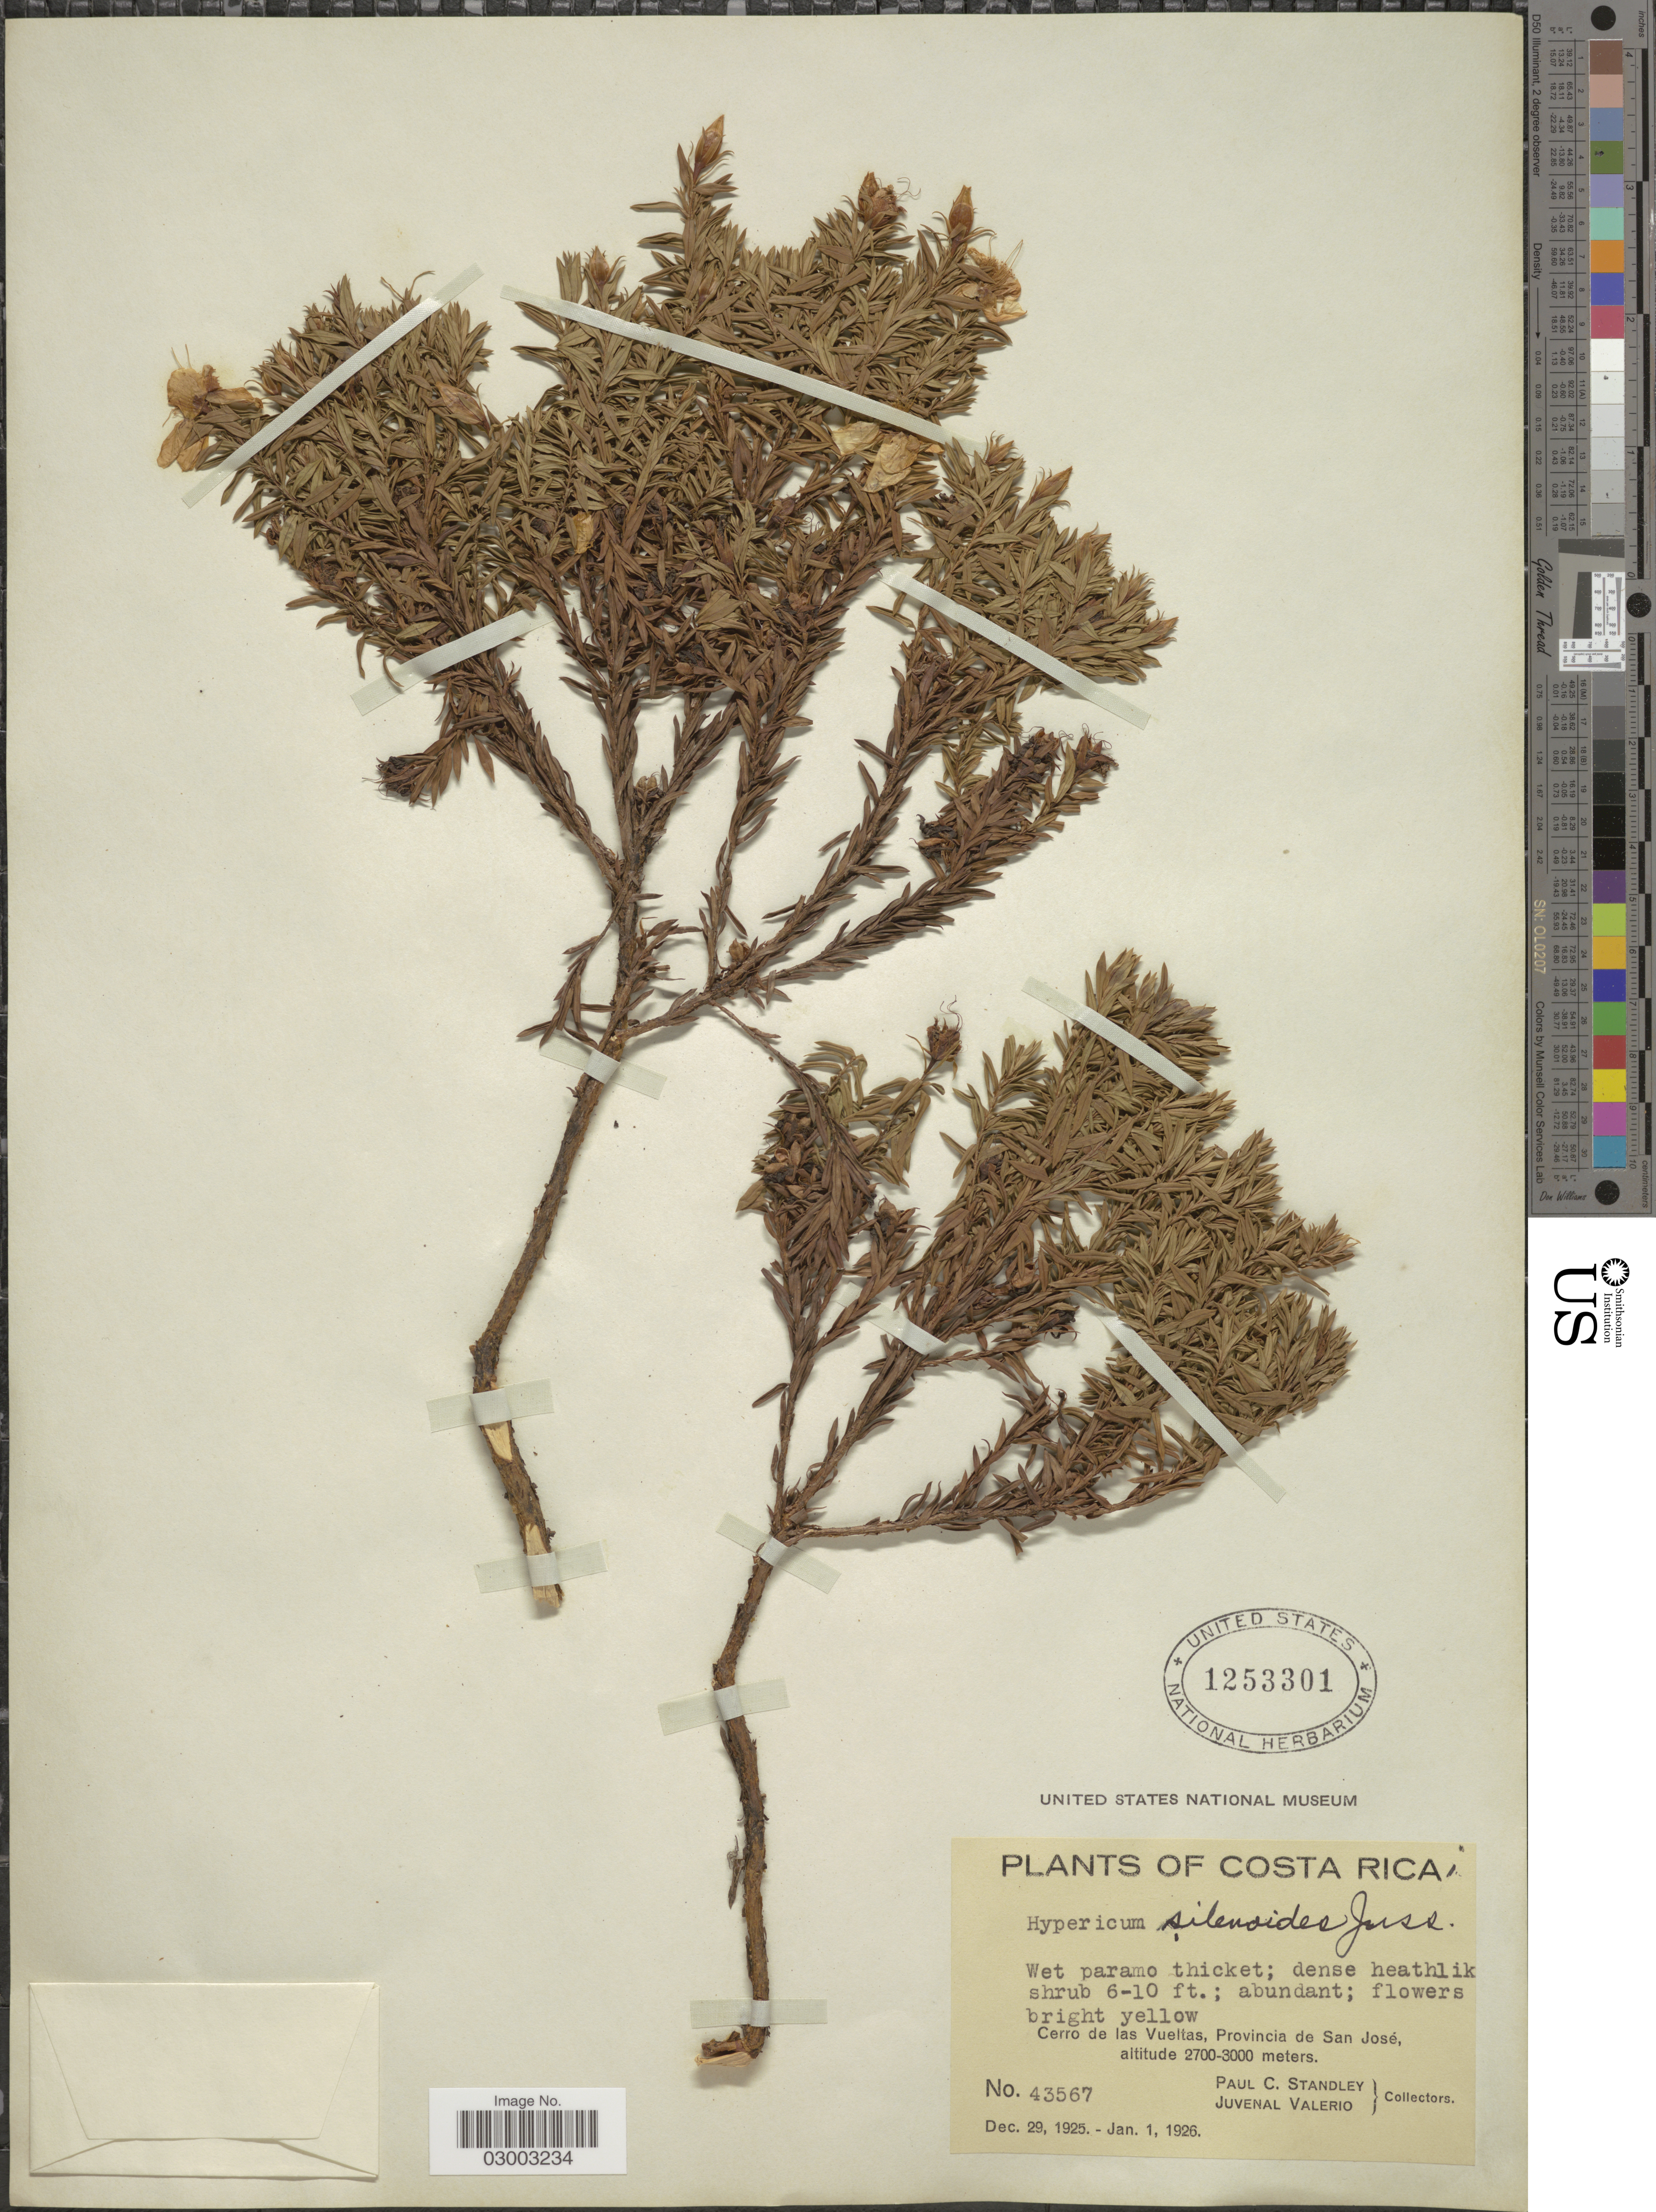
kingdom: Plantae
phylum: Tracheophyta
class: Magnoliopsida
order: Malpighiales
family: Hypericaceae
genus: Hypericum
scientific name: Hypericum irazuense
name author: Kuntze ex N. Robson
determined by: Strong, Mark T., (BOT), Smithsonian Institution - National Museum of Natural History (UNITED STATES)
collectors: P. C. Standley & J. Valerio R.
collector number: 43567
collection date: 1925-12-29/1926-01-01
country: Costa Rica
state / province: San José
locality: Cerro de las Vueltas, Provincia de San José.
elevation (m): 2700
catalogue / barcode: US 1253301